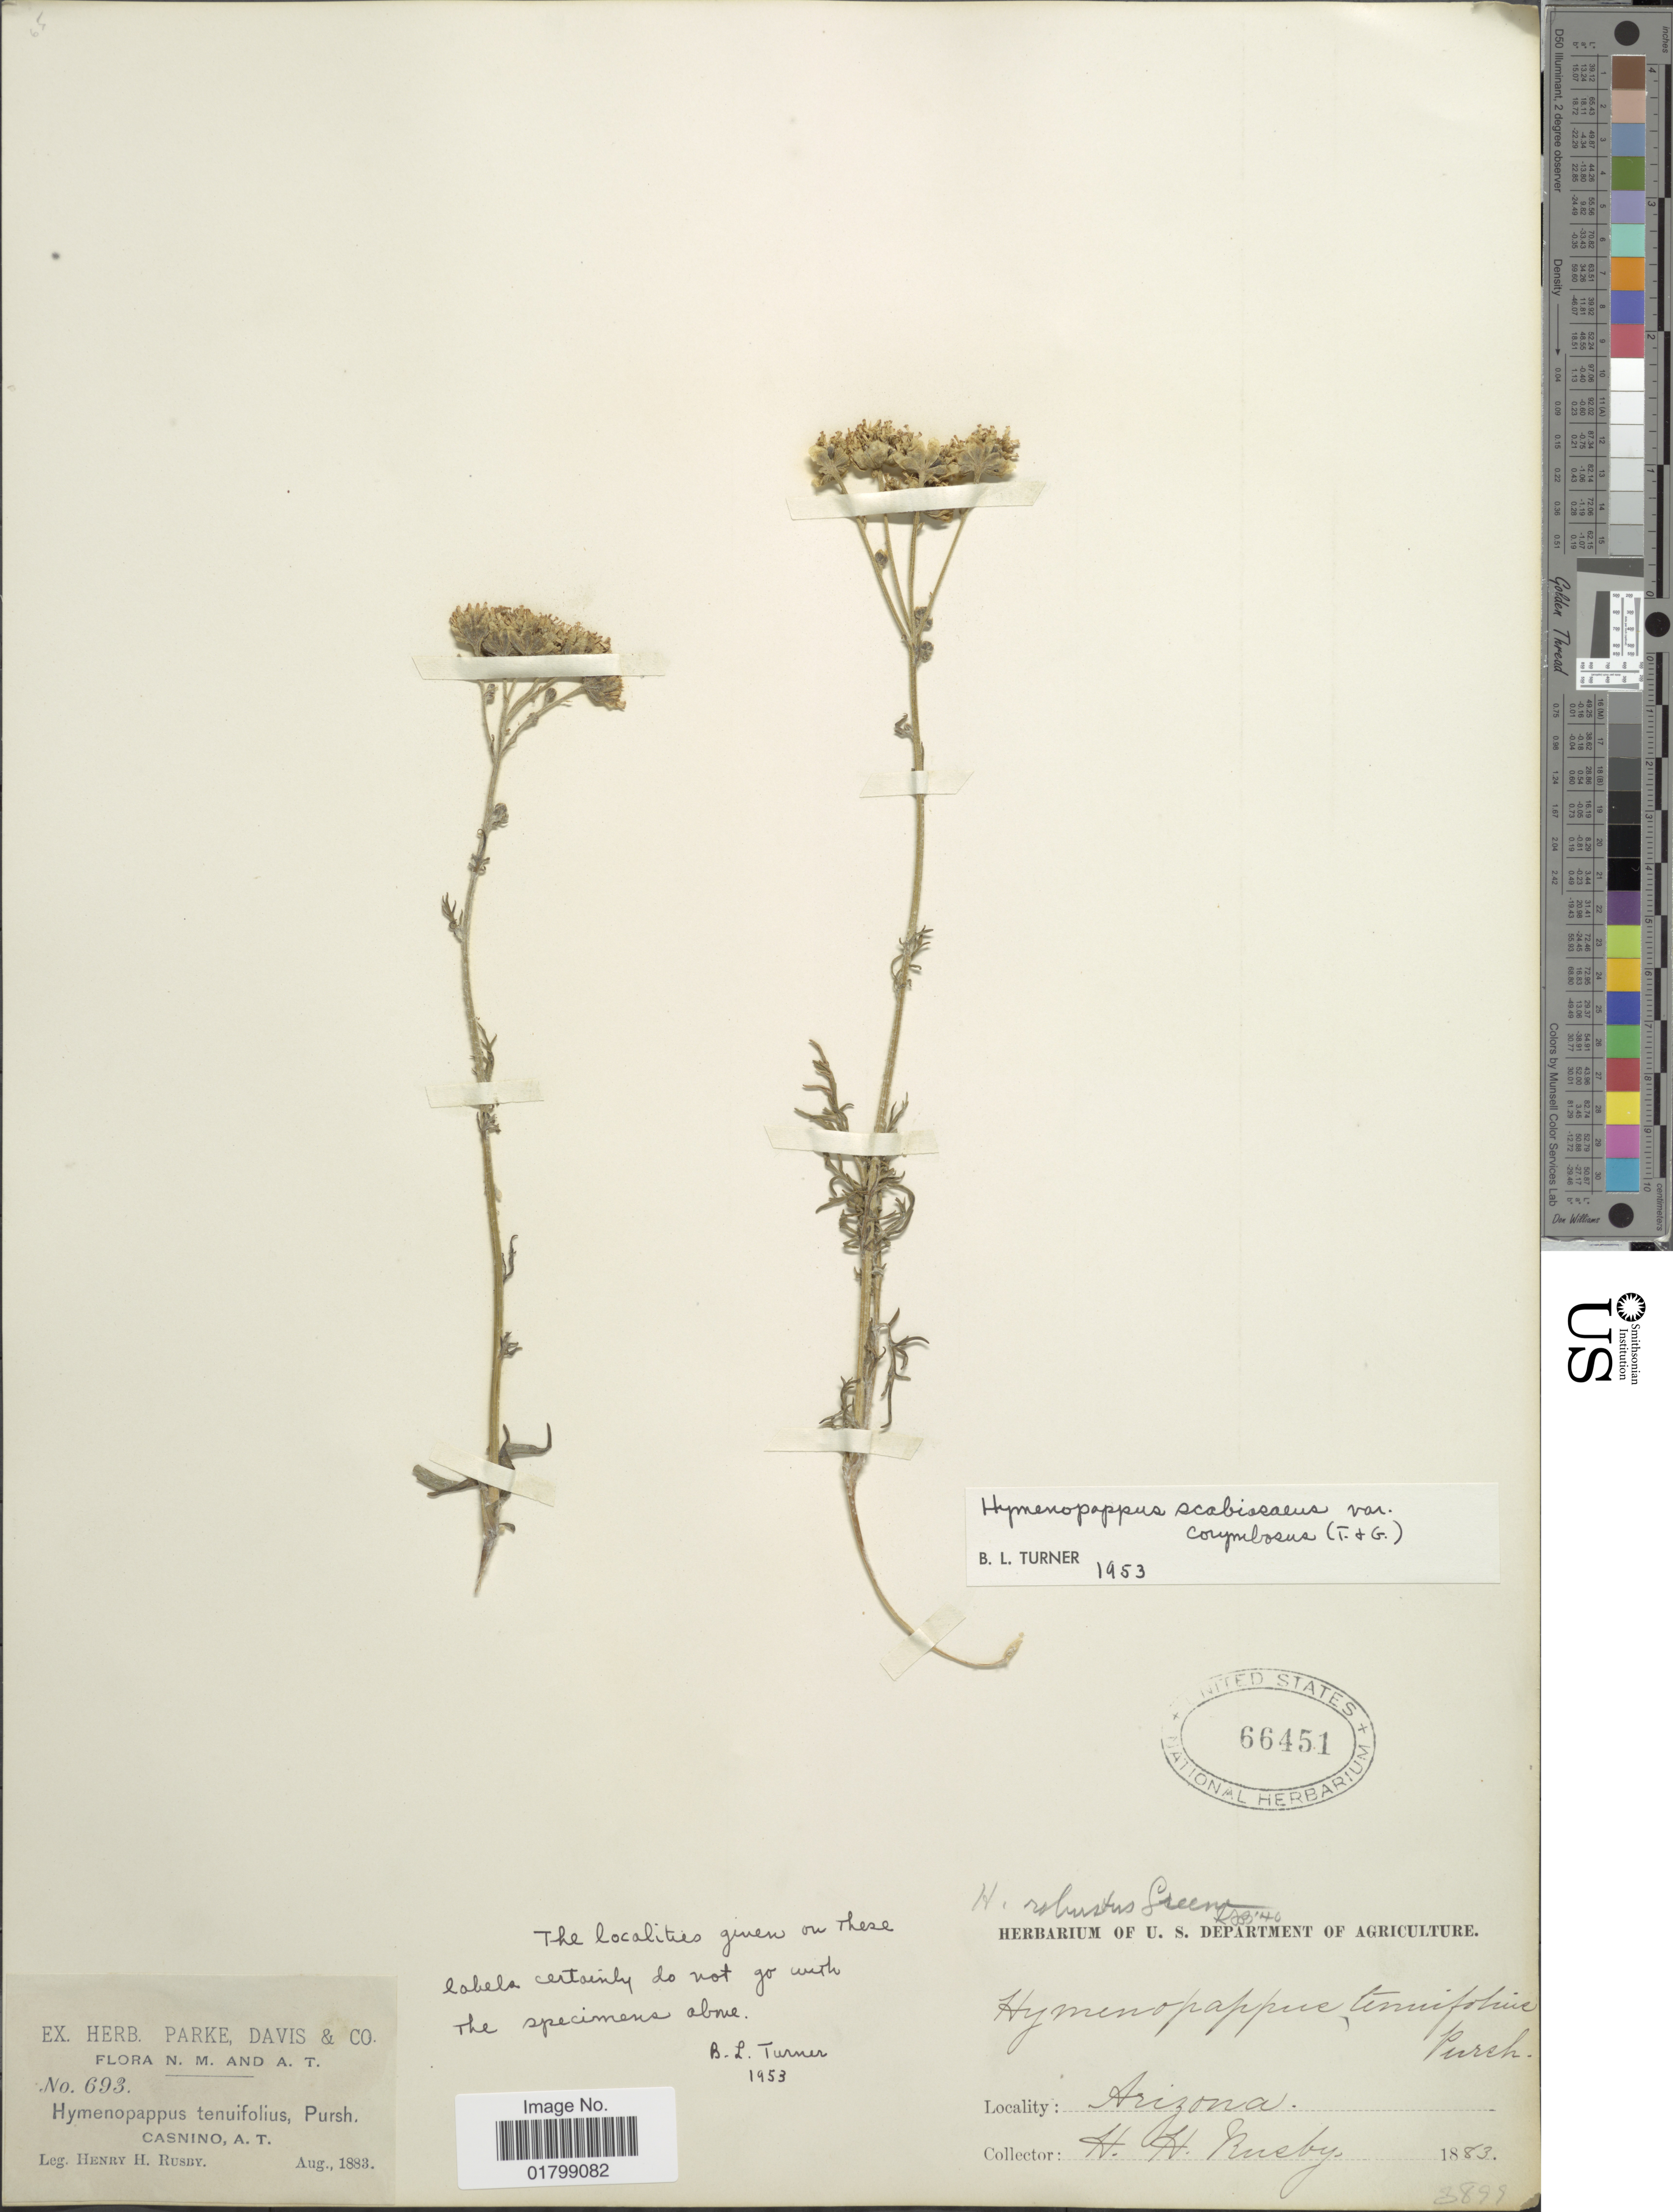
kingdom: Plantae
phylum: Tracheophyta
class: Magnoliopsida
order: Asterales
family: Asteraceae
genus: Hymenopappus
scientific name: Hymenopappus scabiosaeus var. corymbosus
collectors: H. H. Rusby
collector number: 693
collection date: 1883-08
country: United States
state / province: Arizona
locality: Casnino, A.T.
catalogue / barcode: US 66451